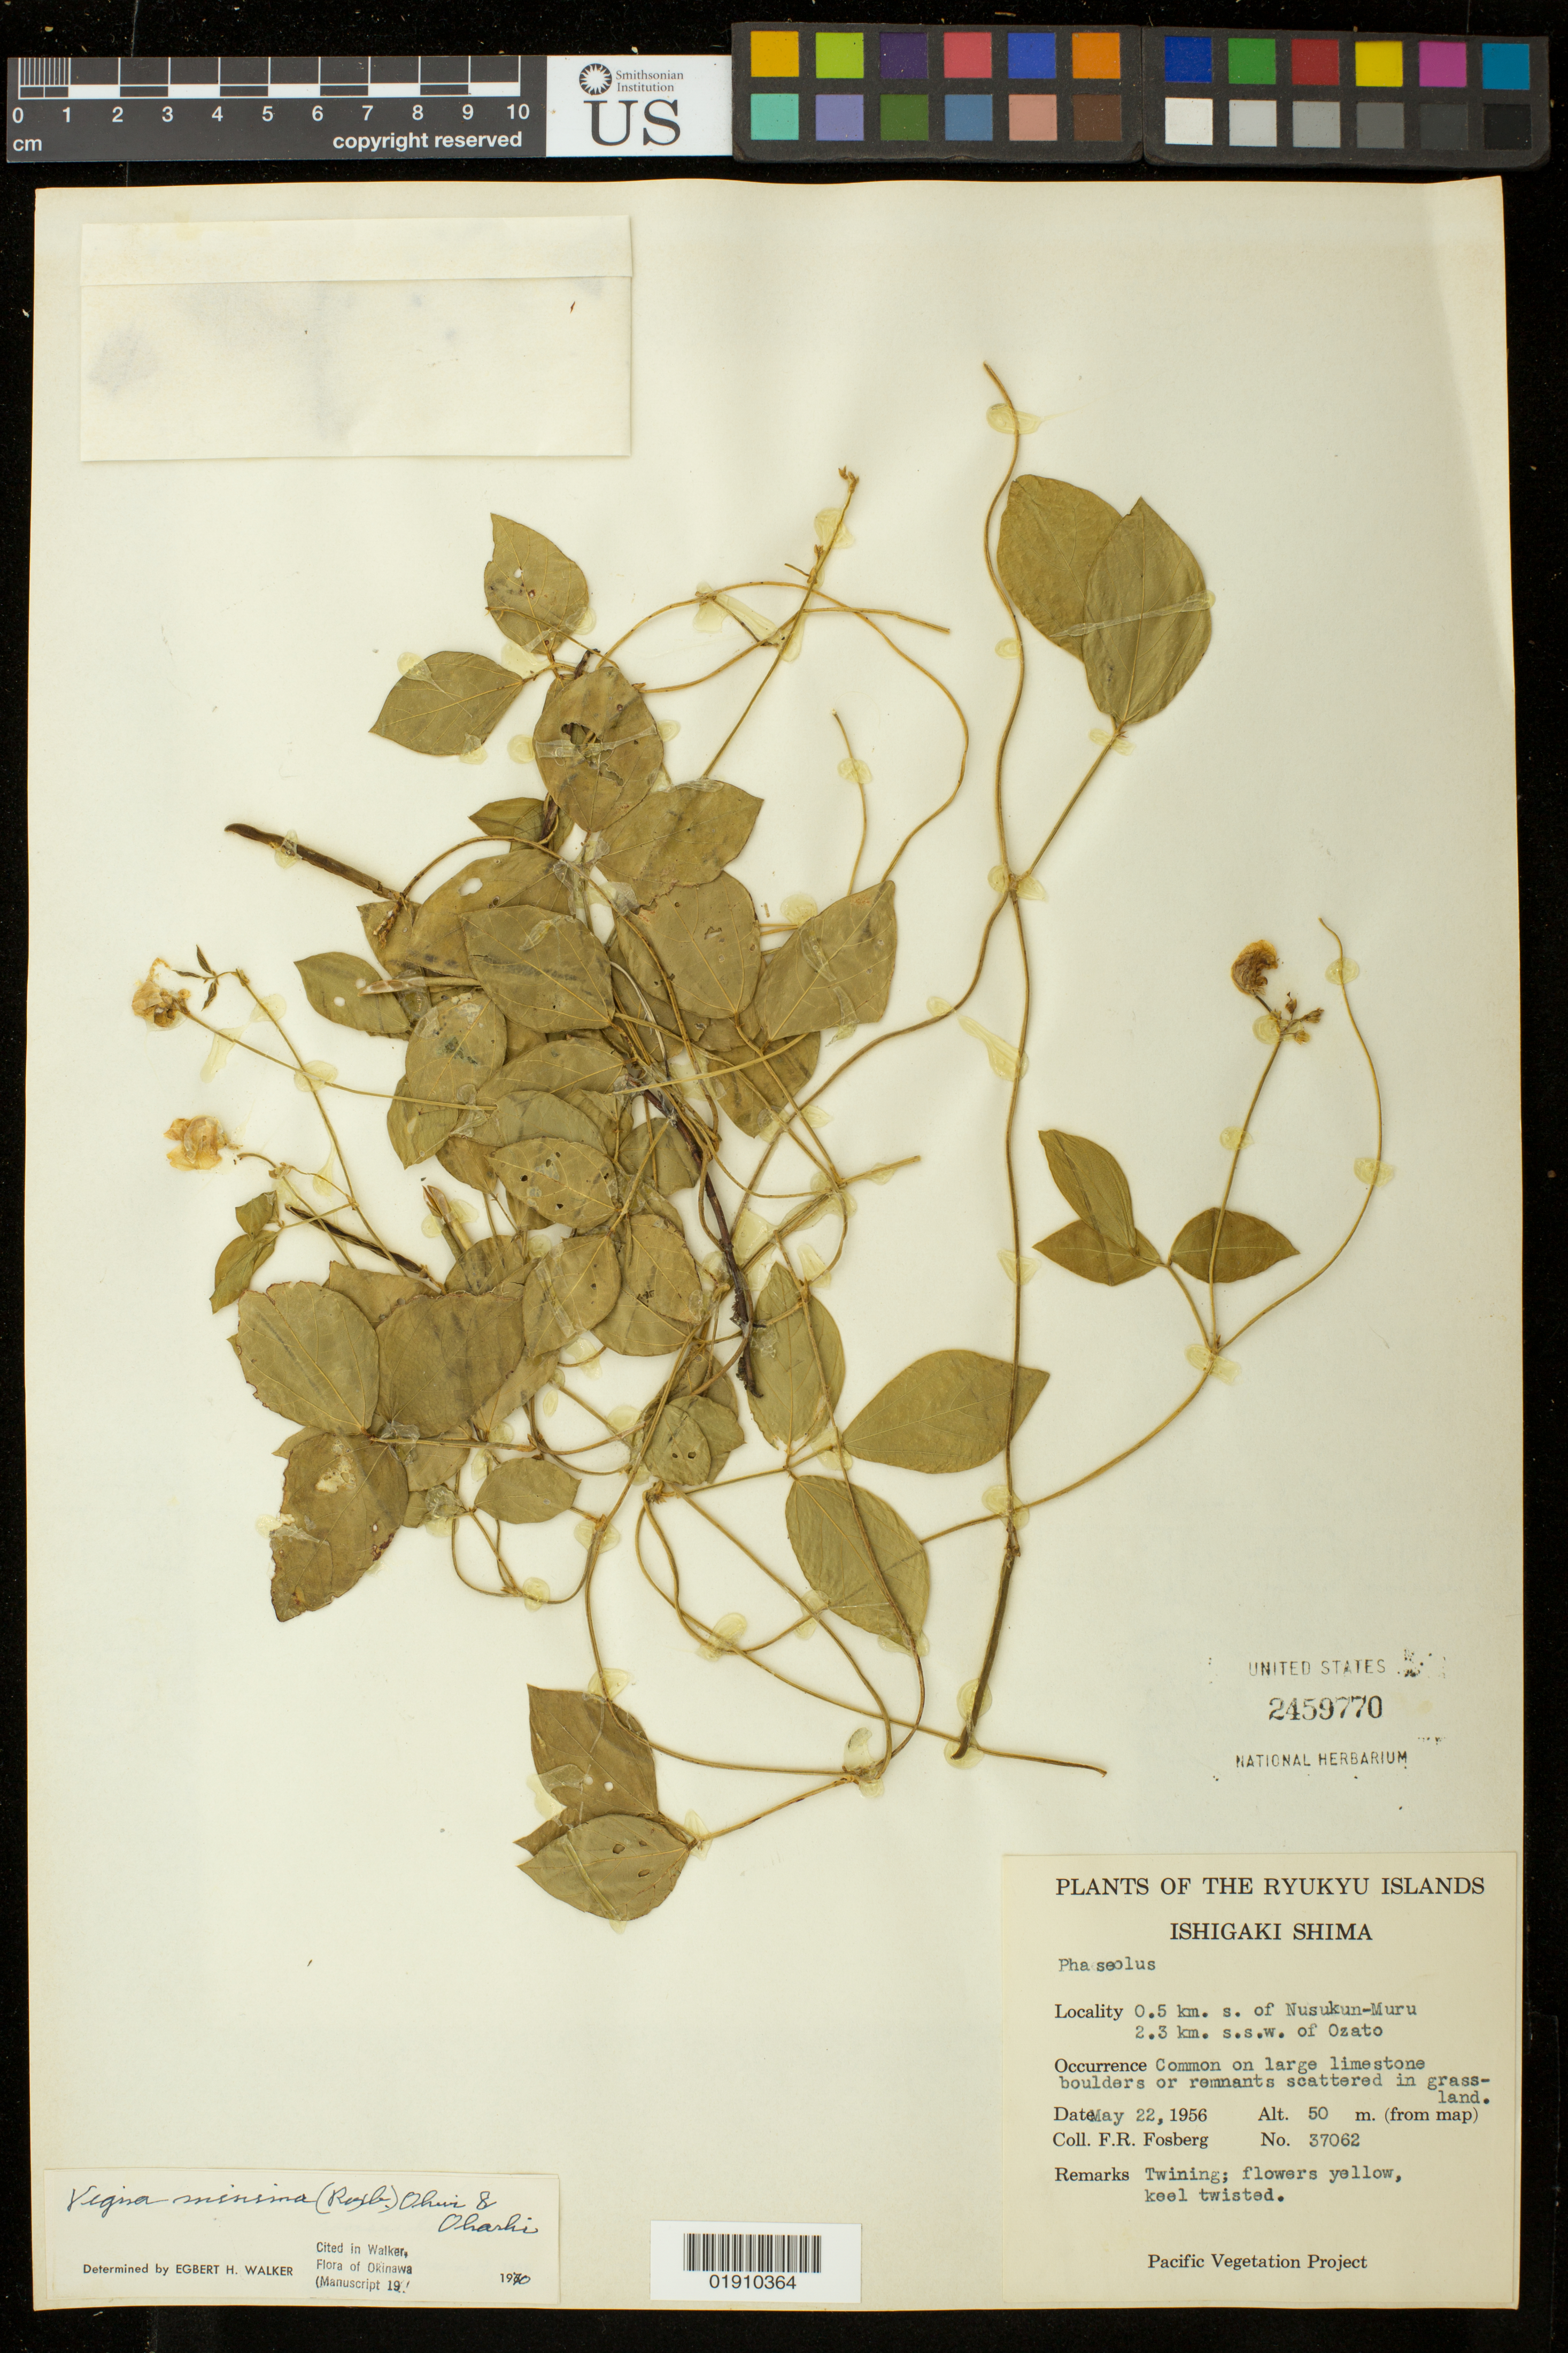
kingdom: Plantae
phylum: Tracheophyta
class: Magnoliopsida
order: Fabales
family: Fabaceae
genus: Vigna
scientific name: Vigna minima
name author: (Roxb.) Ohwi & H. Ohashi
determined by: Walker, E. H.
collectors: F. R. Fosberg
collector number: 37062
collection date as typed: May 22, 1956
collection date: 1956-05-22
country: Japan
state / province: Okinawa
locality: Ryukyo Islands, Ishigaki Shima, 0.5 km. s. of Nusukun-Muru, 2.3 km. s.s.w. of Ozato.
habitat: common on large limestone boulders or remnants scattered in grassland.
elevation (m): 50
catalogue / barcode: US 2459770